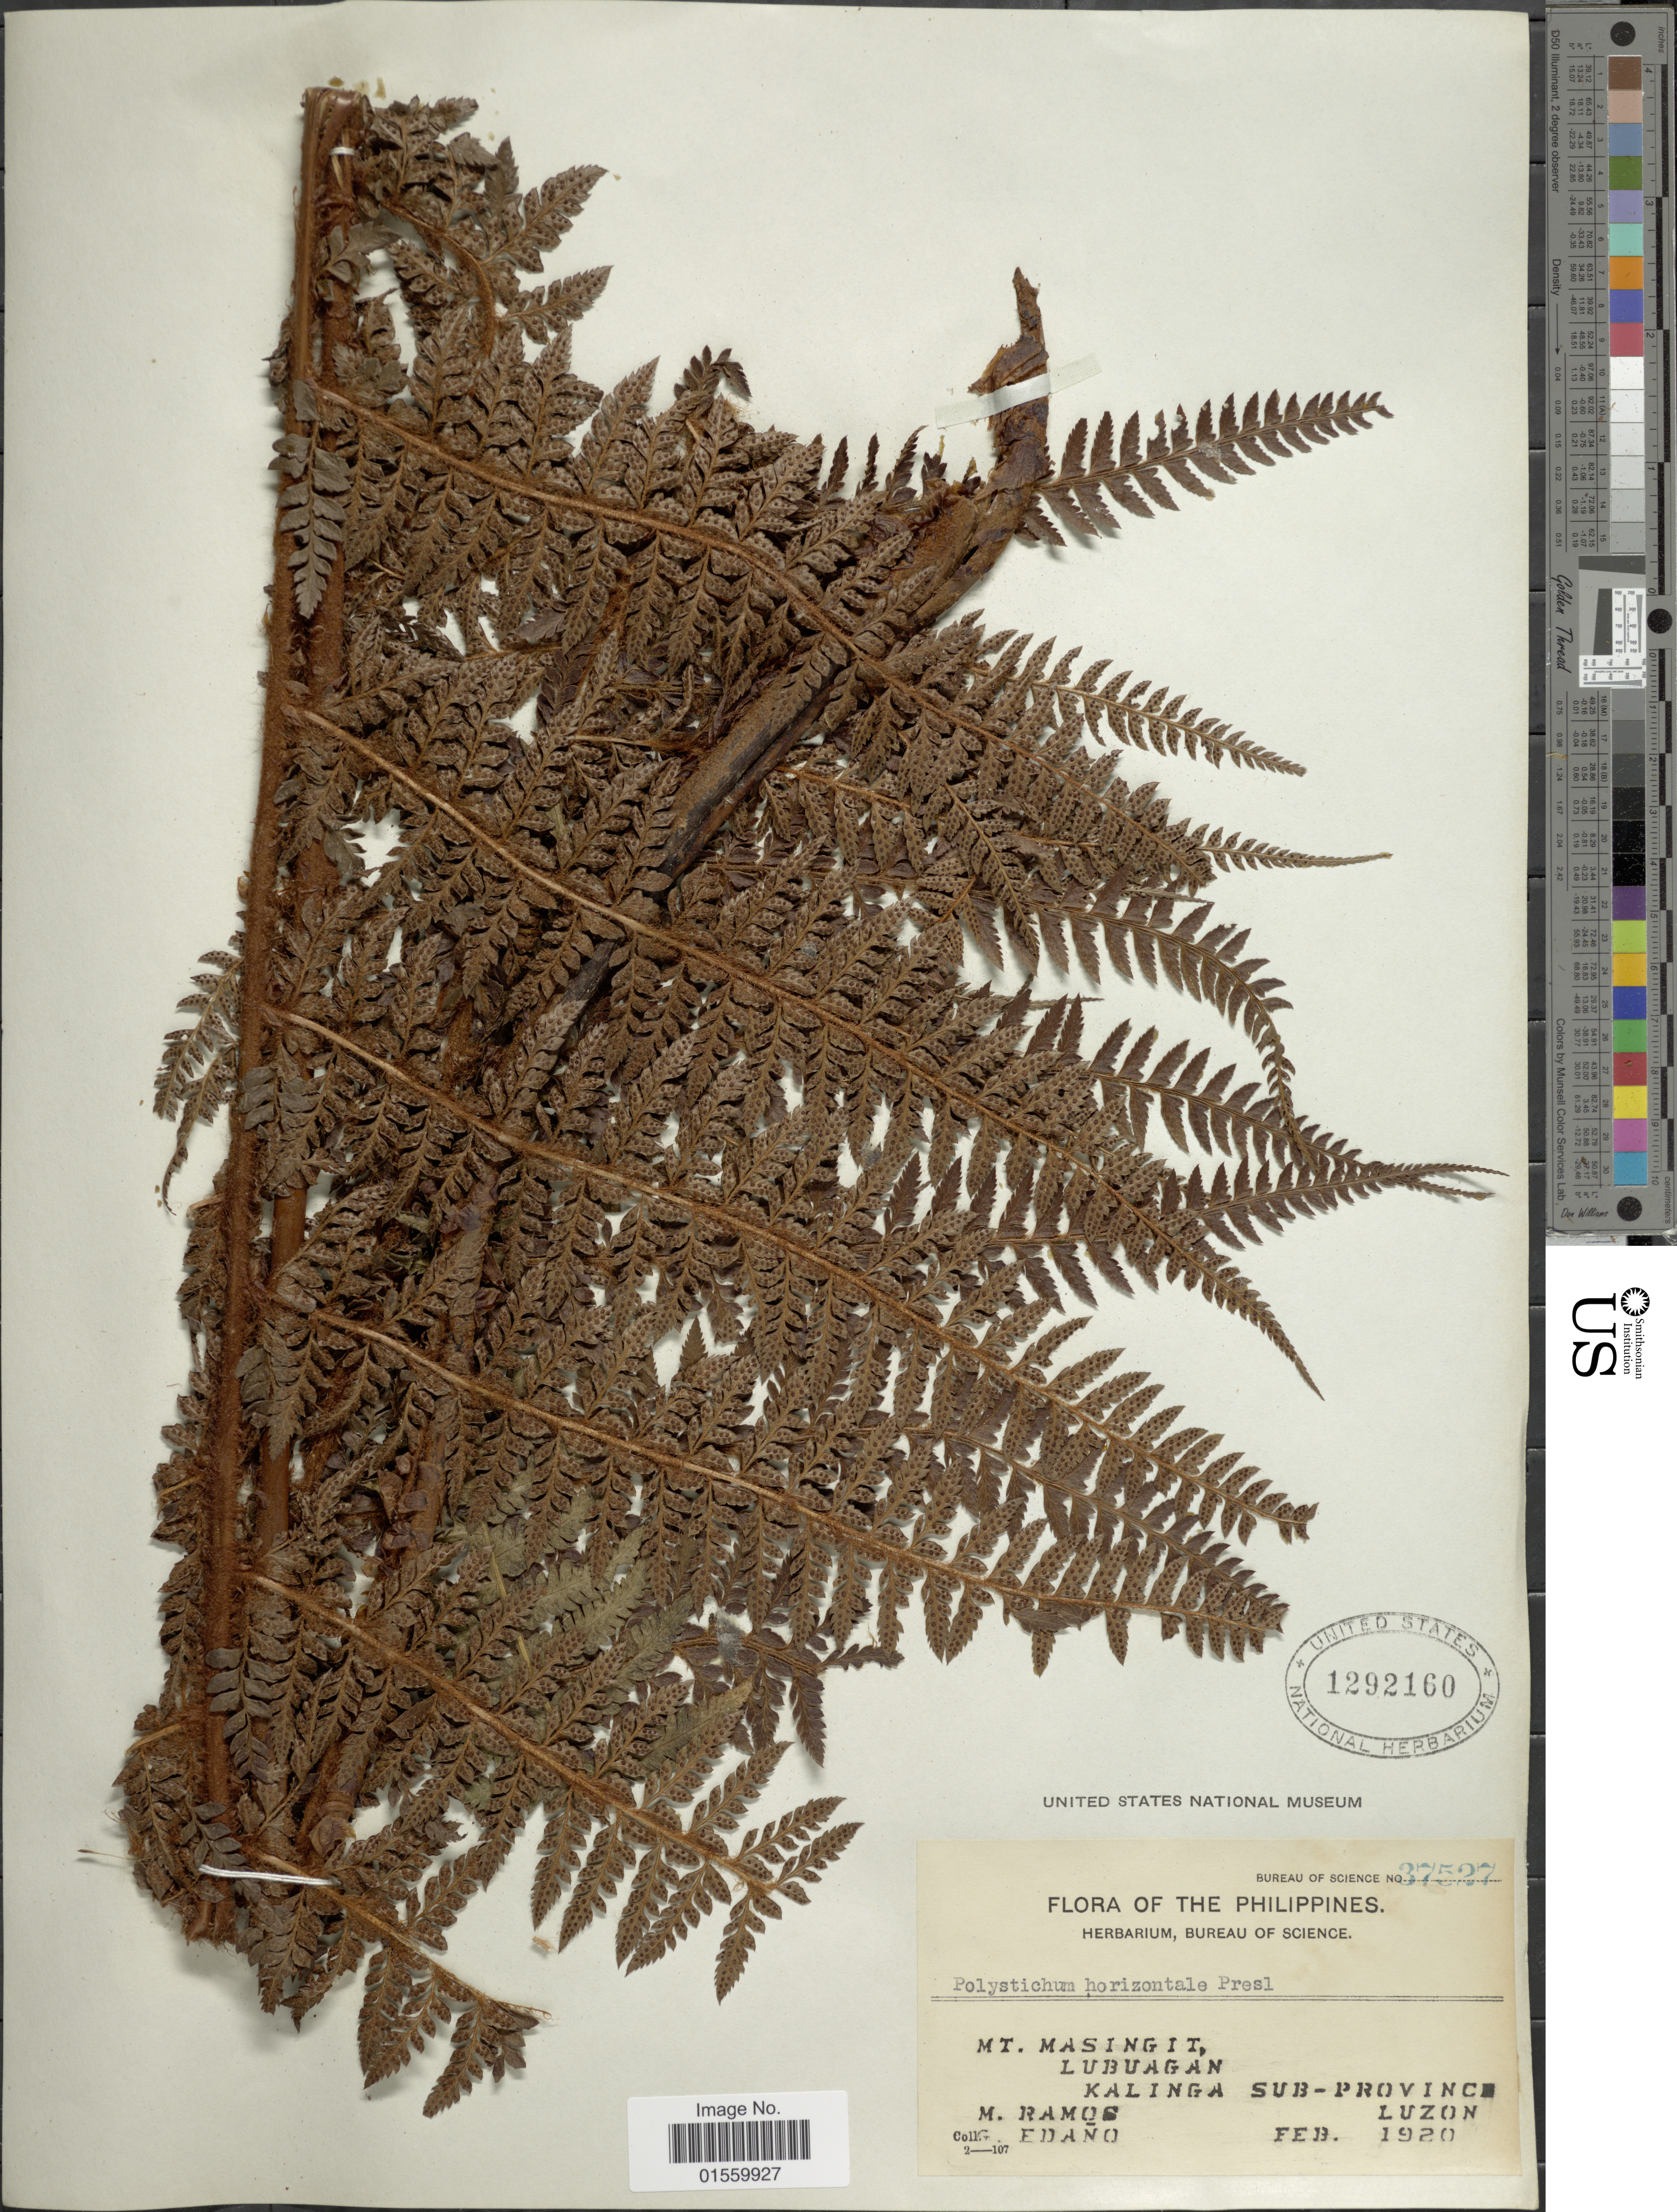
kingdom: Plantae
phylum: Tracheophyta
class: Polypodiopsida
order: Polypodiales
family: Dryopteridaceae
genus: Polystichum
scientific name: Polystichum horizontale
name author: C. Presl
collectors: M. Ramos & G. Edaño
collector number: Bureau of Science 37527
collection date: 1920-02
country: Philippines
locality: Mt. Masingit, Lubuagan, Kalinga Sub-Province, Luzon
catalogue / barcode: US 1292160